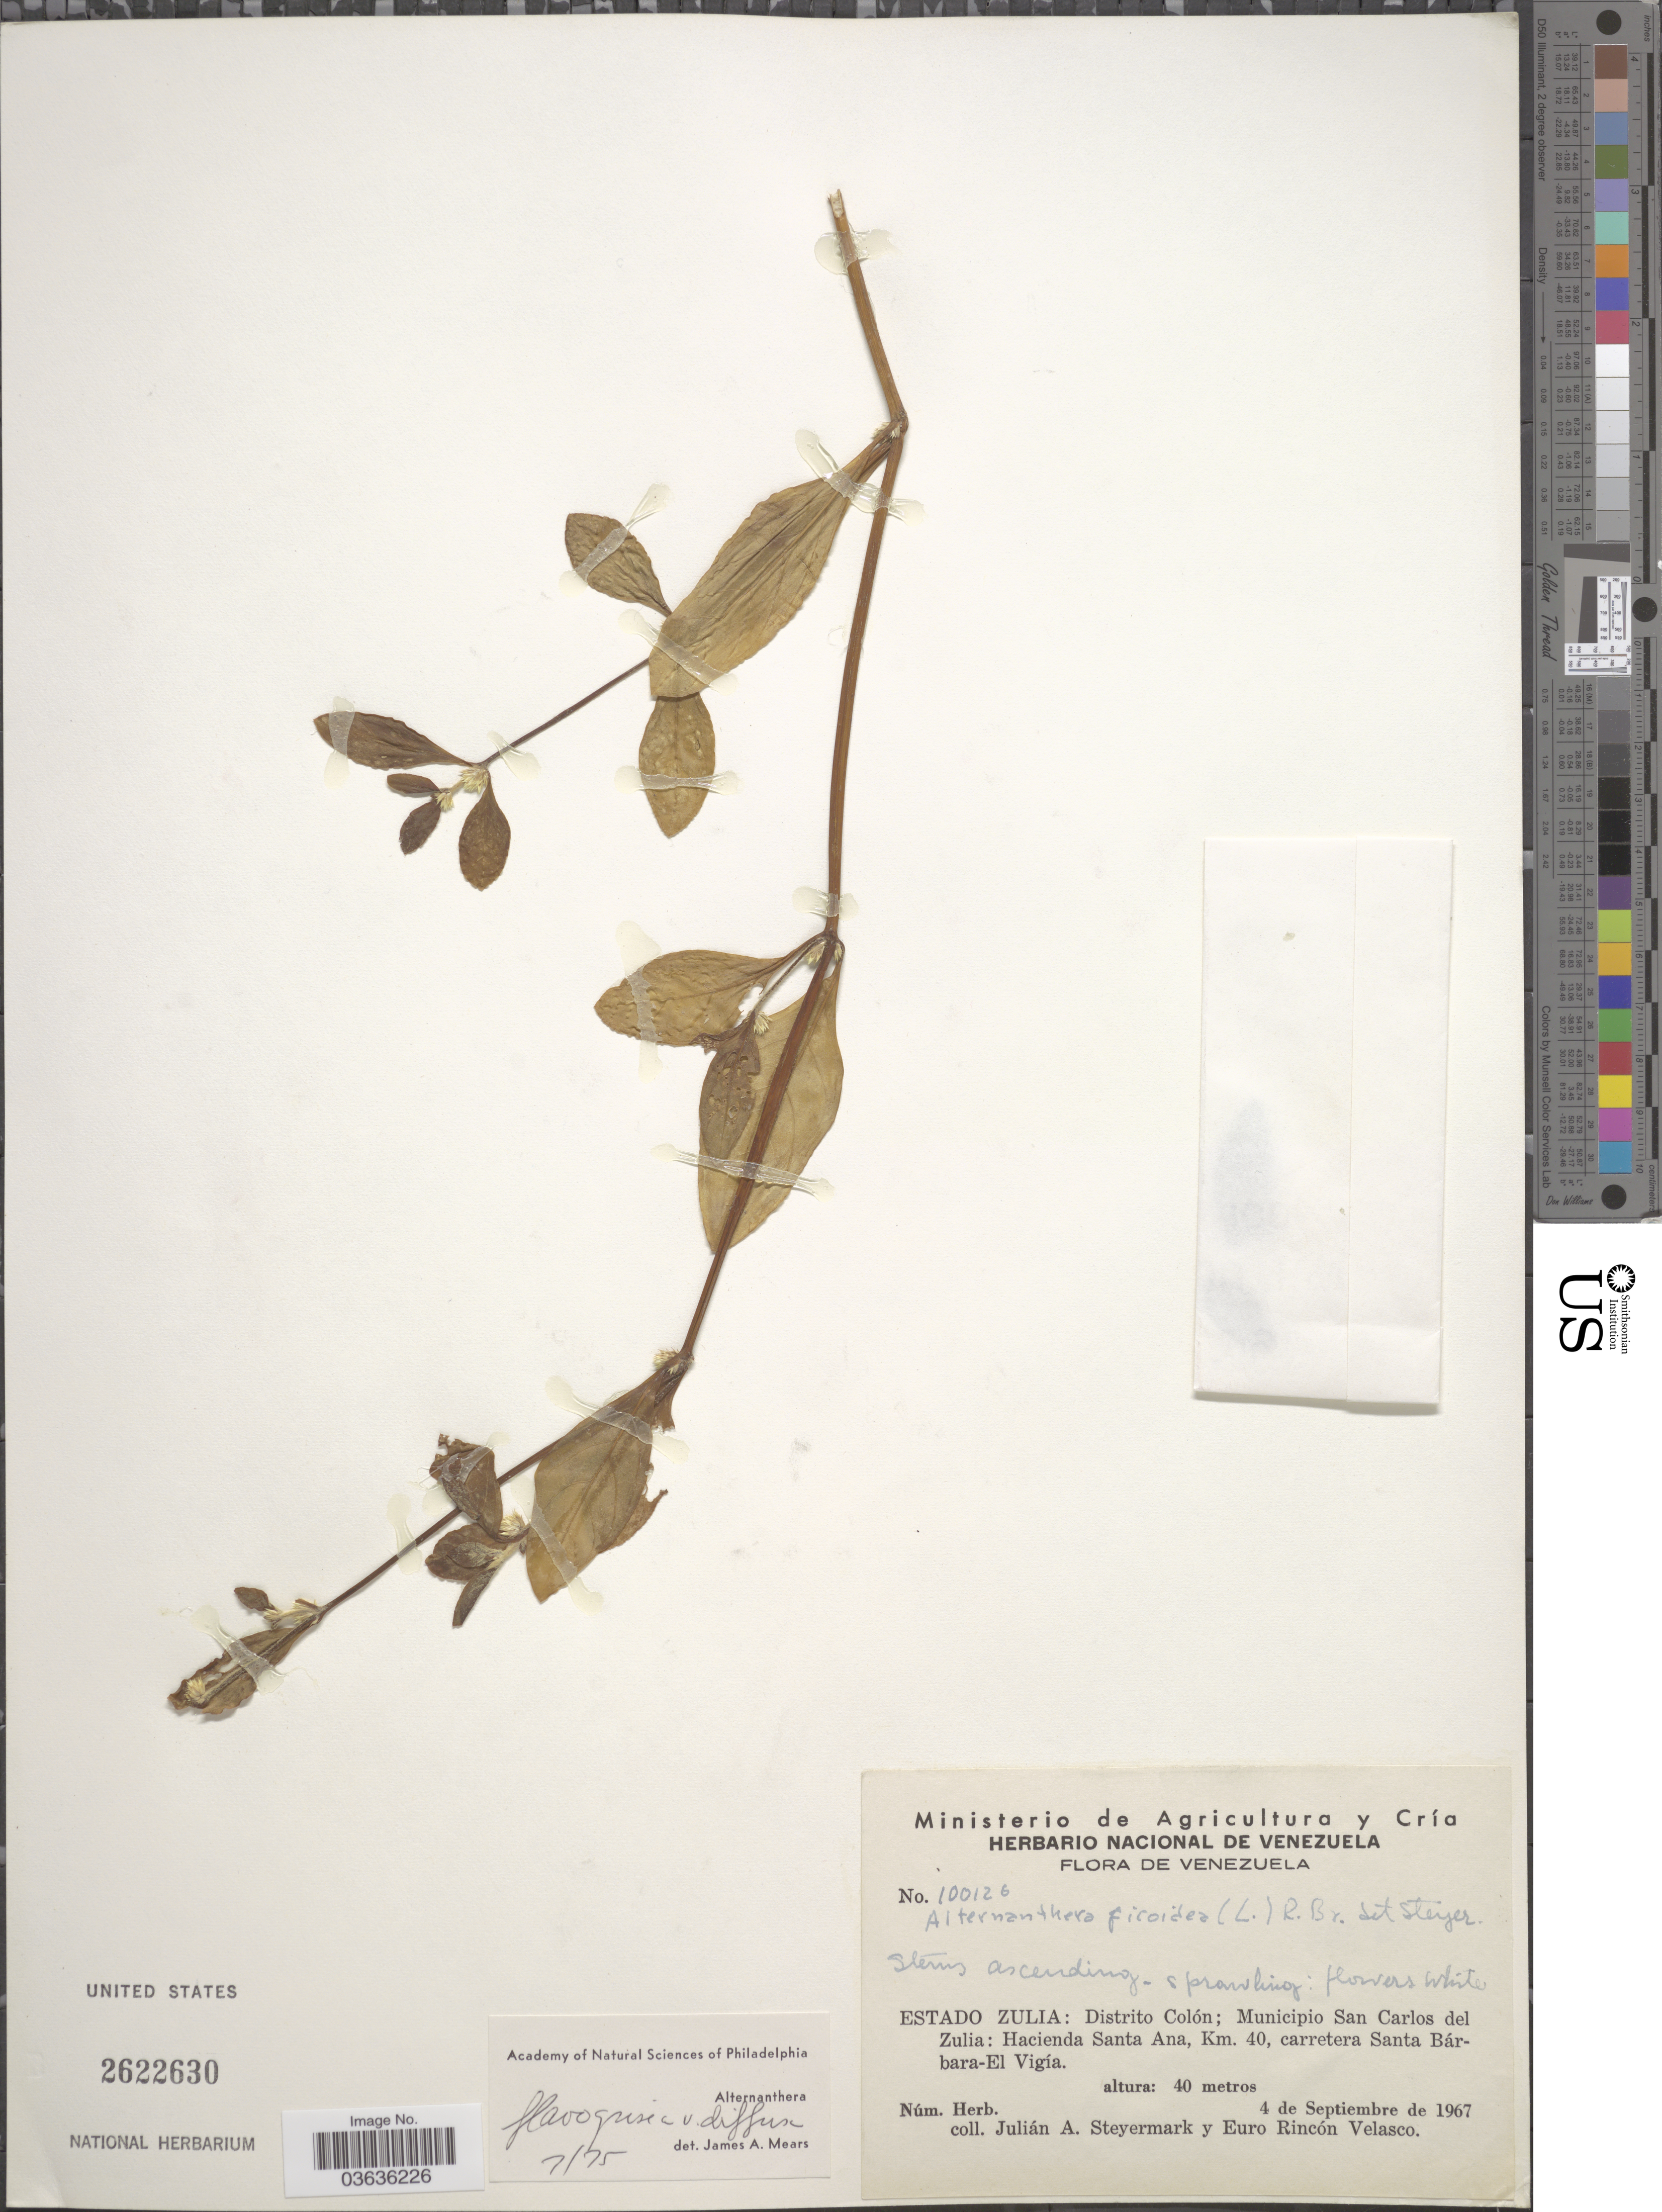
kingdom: Plantae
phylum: Tracheophyta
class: Magnoliopsida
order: Caryophyllales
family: Amaranthaceae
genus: Alternanthera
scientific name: Alternanthera flavogrisea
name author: Urb.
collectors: J. Steyermark & E. Velasco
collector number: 100126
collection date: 1967-09-04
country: Venezuela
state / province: Zulia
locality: Distrito Colón; Municipio San Carlos del Zulia: Hacienda Santa Ana, Km. 40, carretera Santa Bárbara-El Vigía.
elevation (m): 40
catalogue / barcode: US 2622630